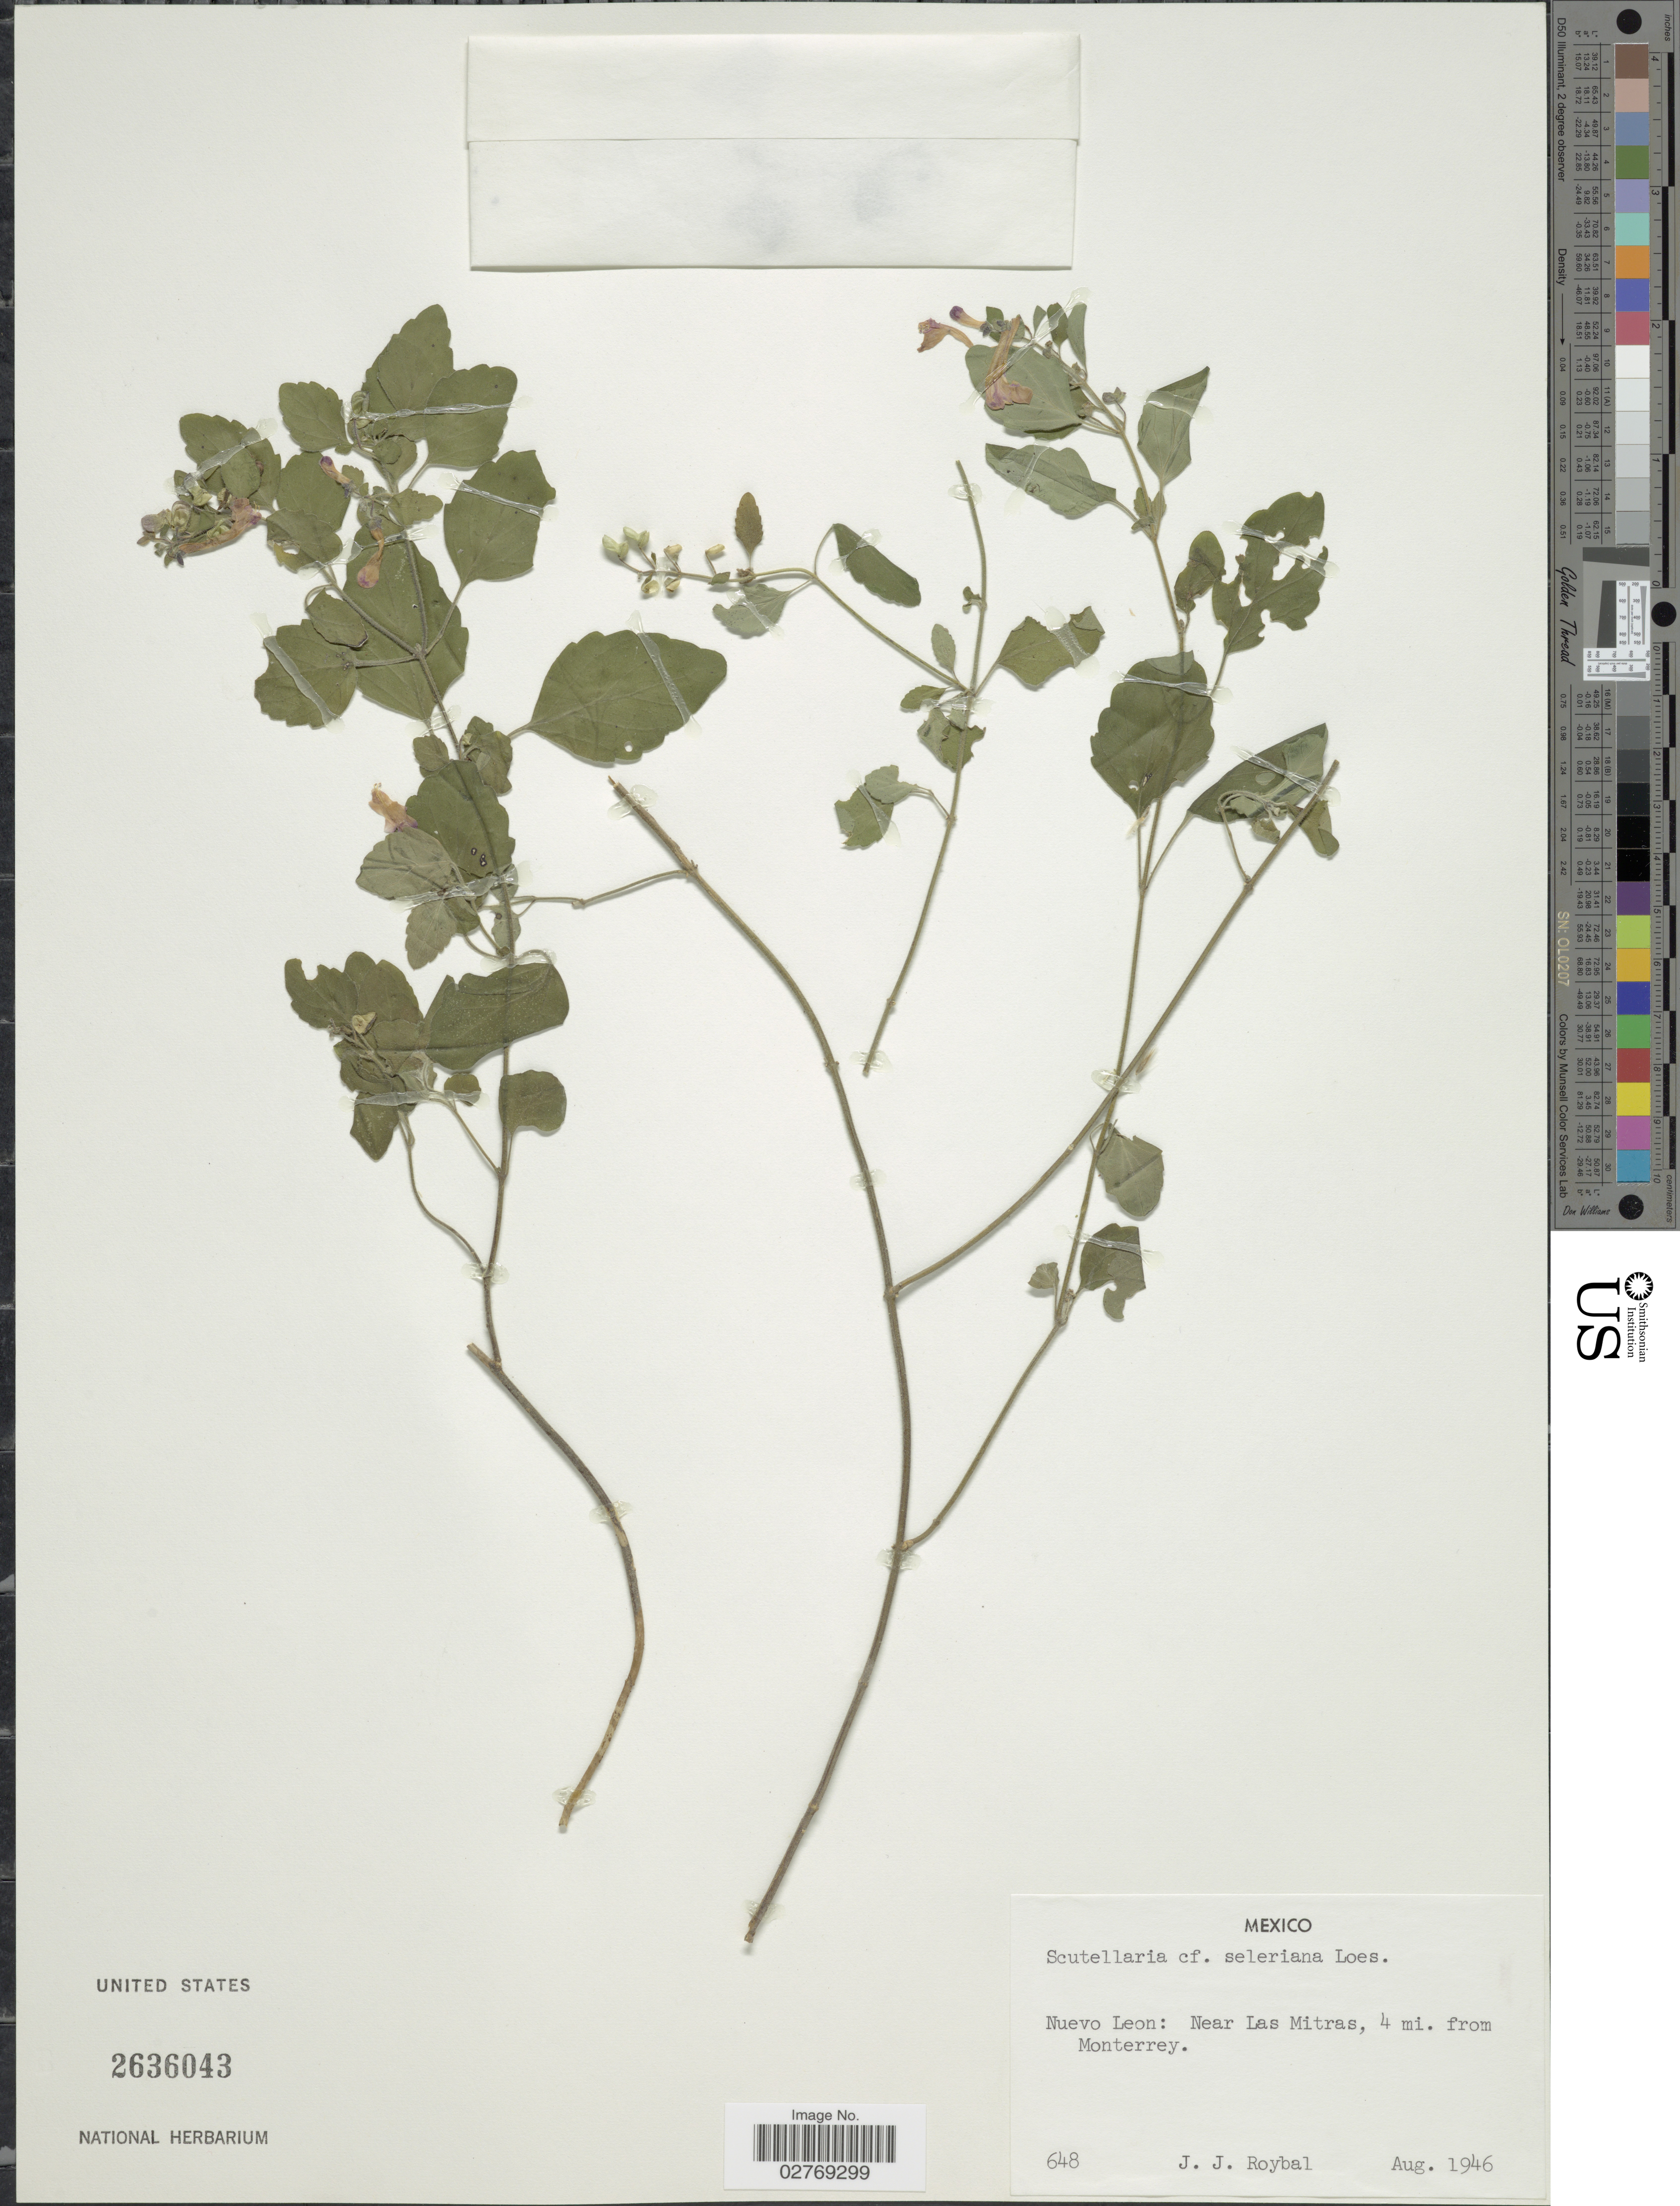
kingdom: Plantae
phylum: Tracheophyta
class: Magnoliopsida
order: Lamiales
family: Lamiaceae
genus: Scutellaria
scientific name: Scutellaria seleriana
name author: Loes.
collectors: J. J. Roybal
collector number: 648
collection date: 1946-08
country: Mexico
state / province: Nuevo León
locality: Near Las Mitras, 4 mi. from Monterrey.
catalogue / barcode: US 2636043